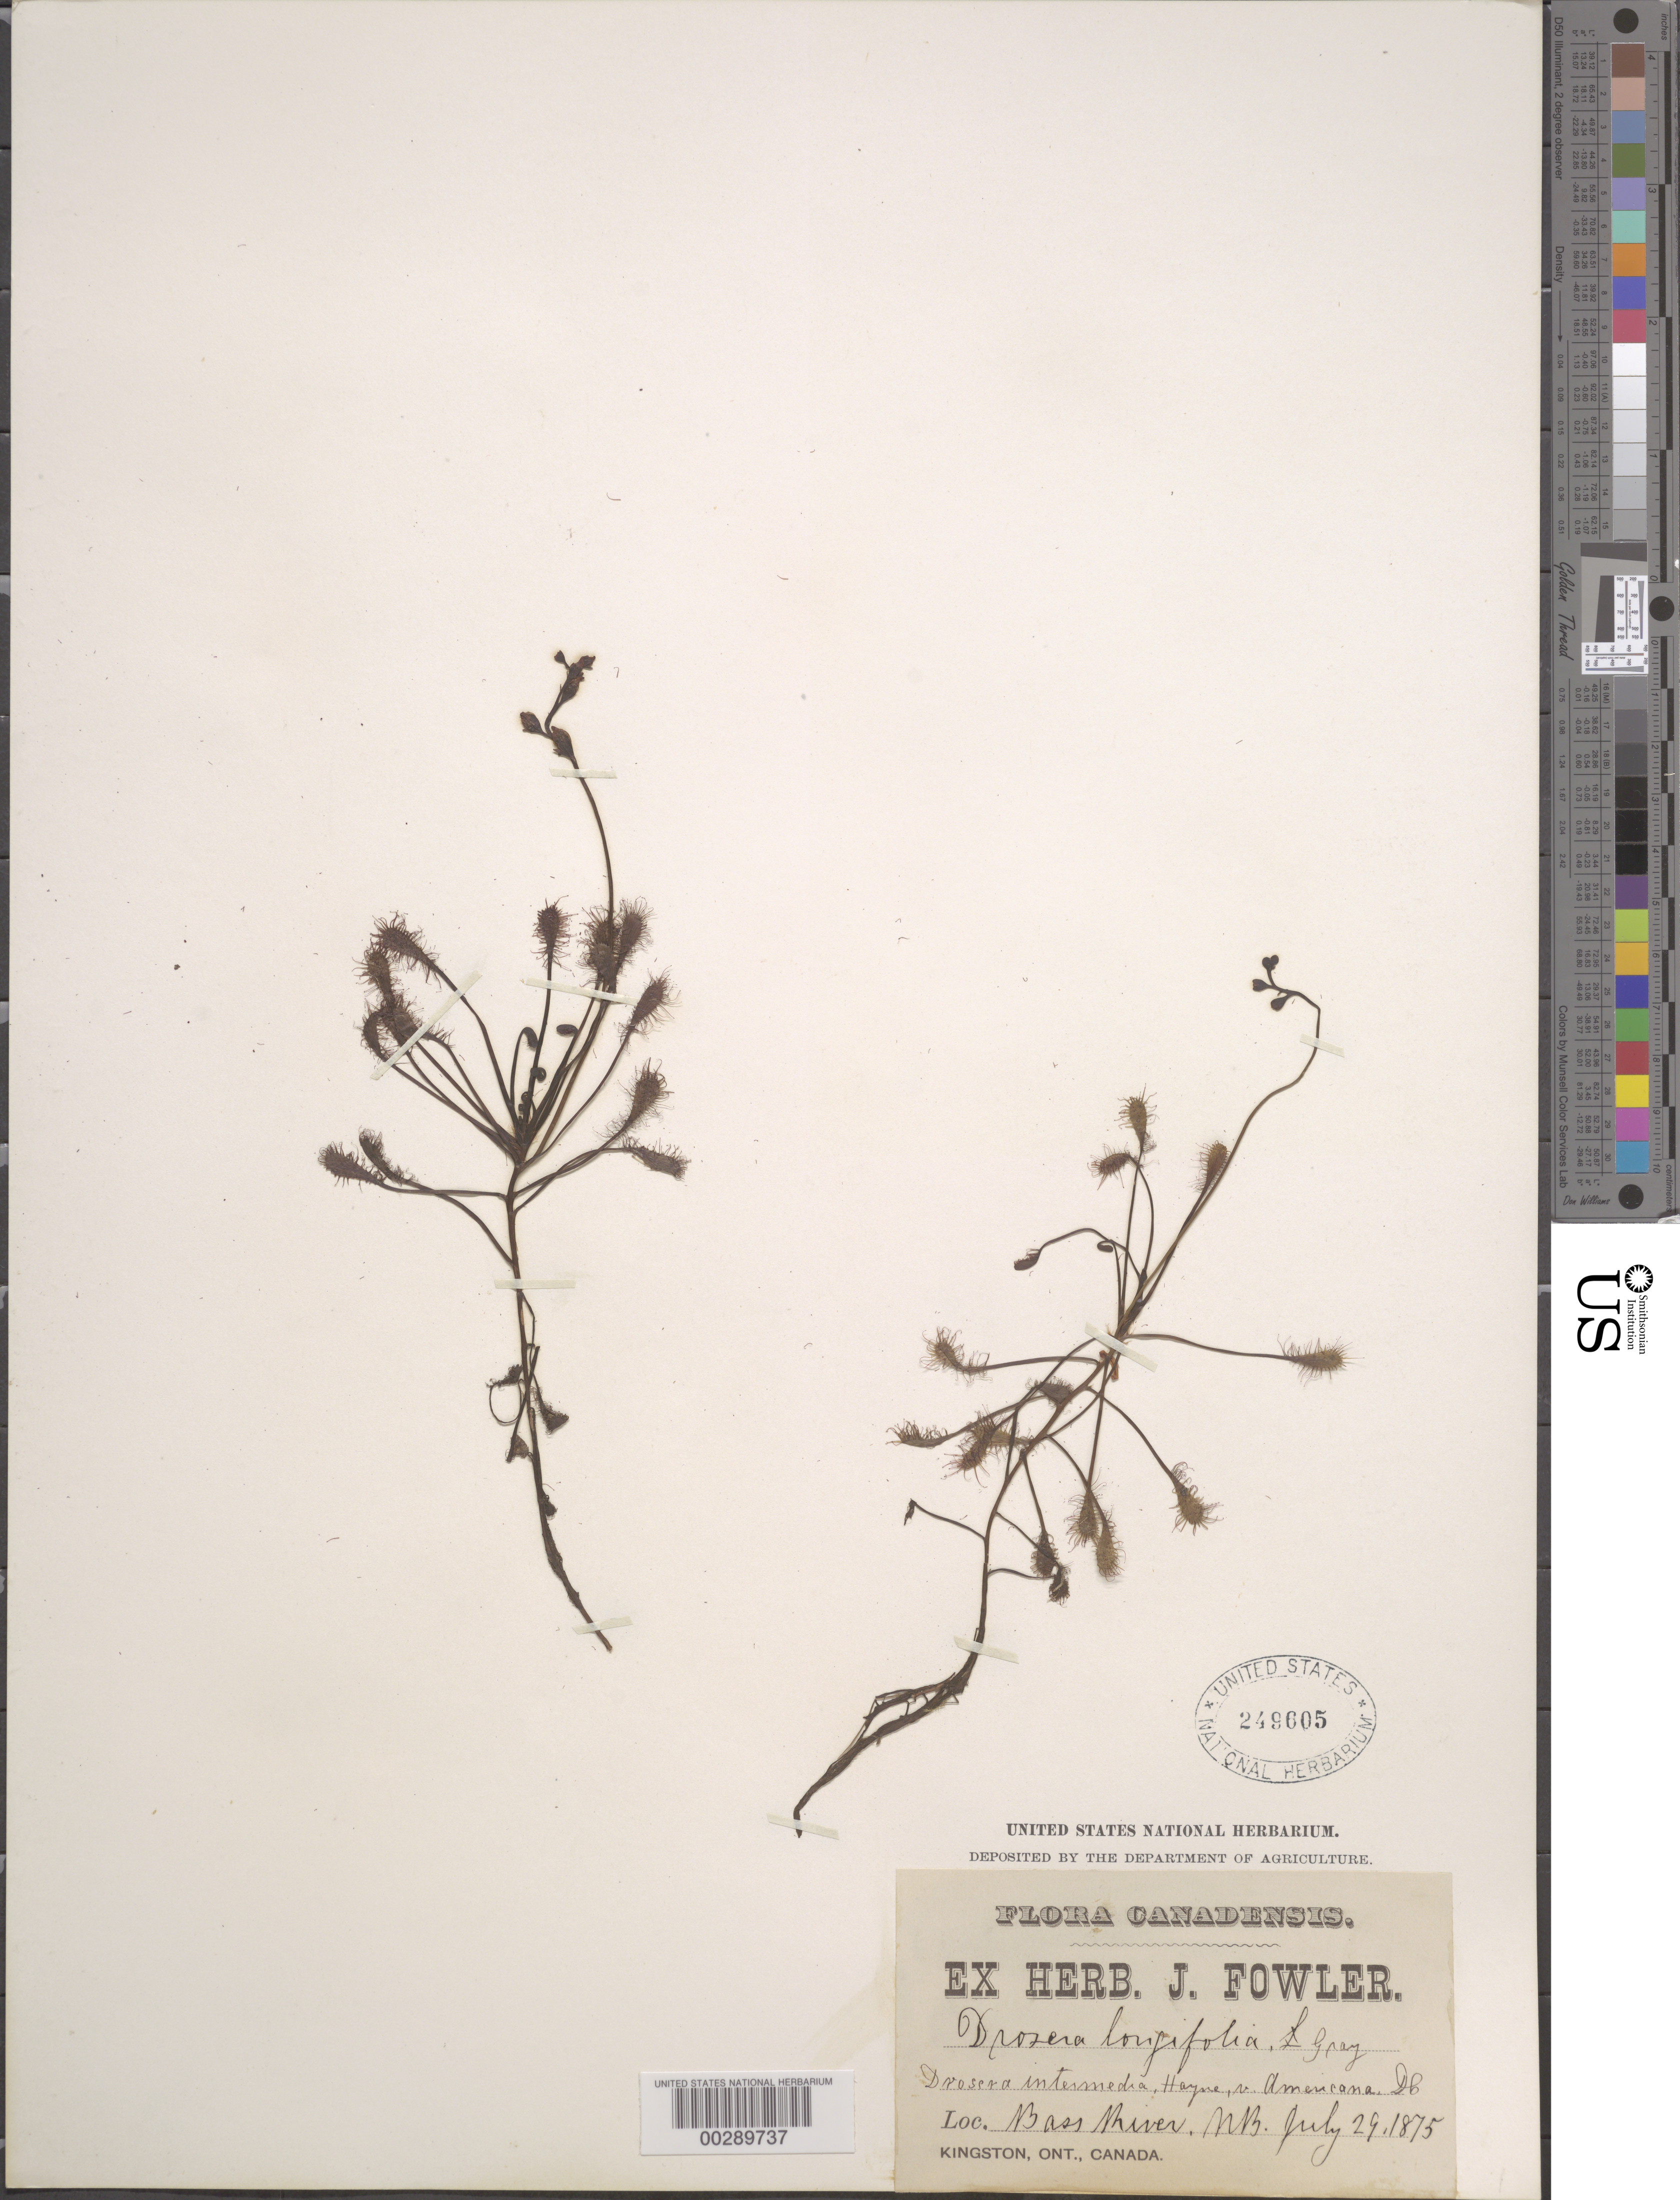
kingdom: Plantae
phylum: Tracheophyta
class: Magnoliopsida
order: Caryophyllales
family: Droseraceae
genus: Drosera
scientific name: Drosera intermedia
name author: Hayne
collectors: ex herb. J. Fowler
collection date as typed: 29 Jul 1875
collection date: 1875-07-29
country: Canada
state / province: New Brunswick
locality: Bass river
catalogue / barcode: US 249605